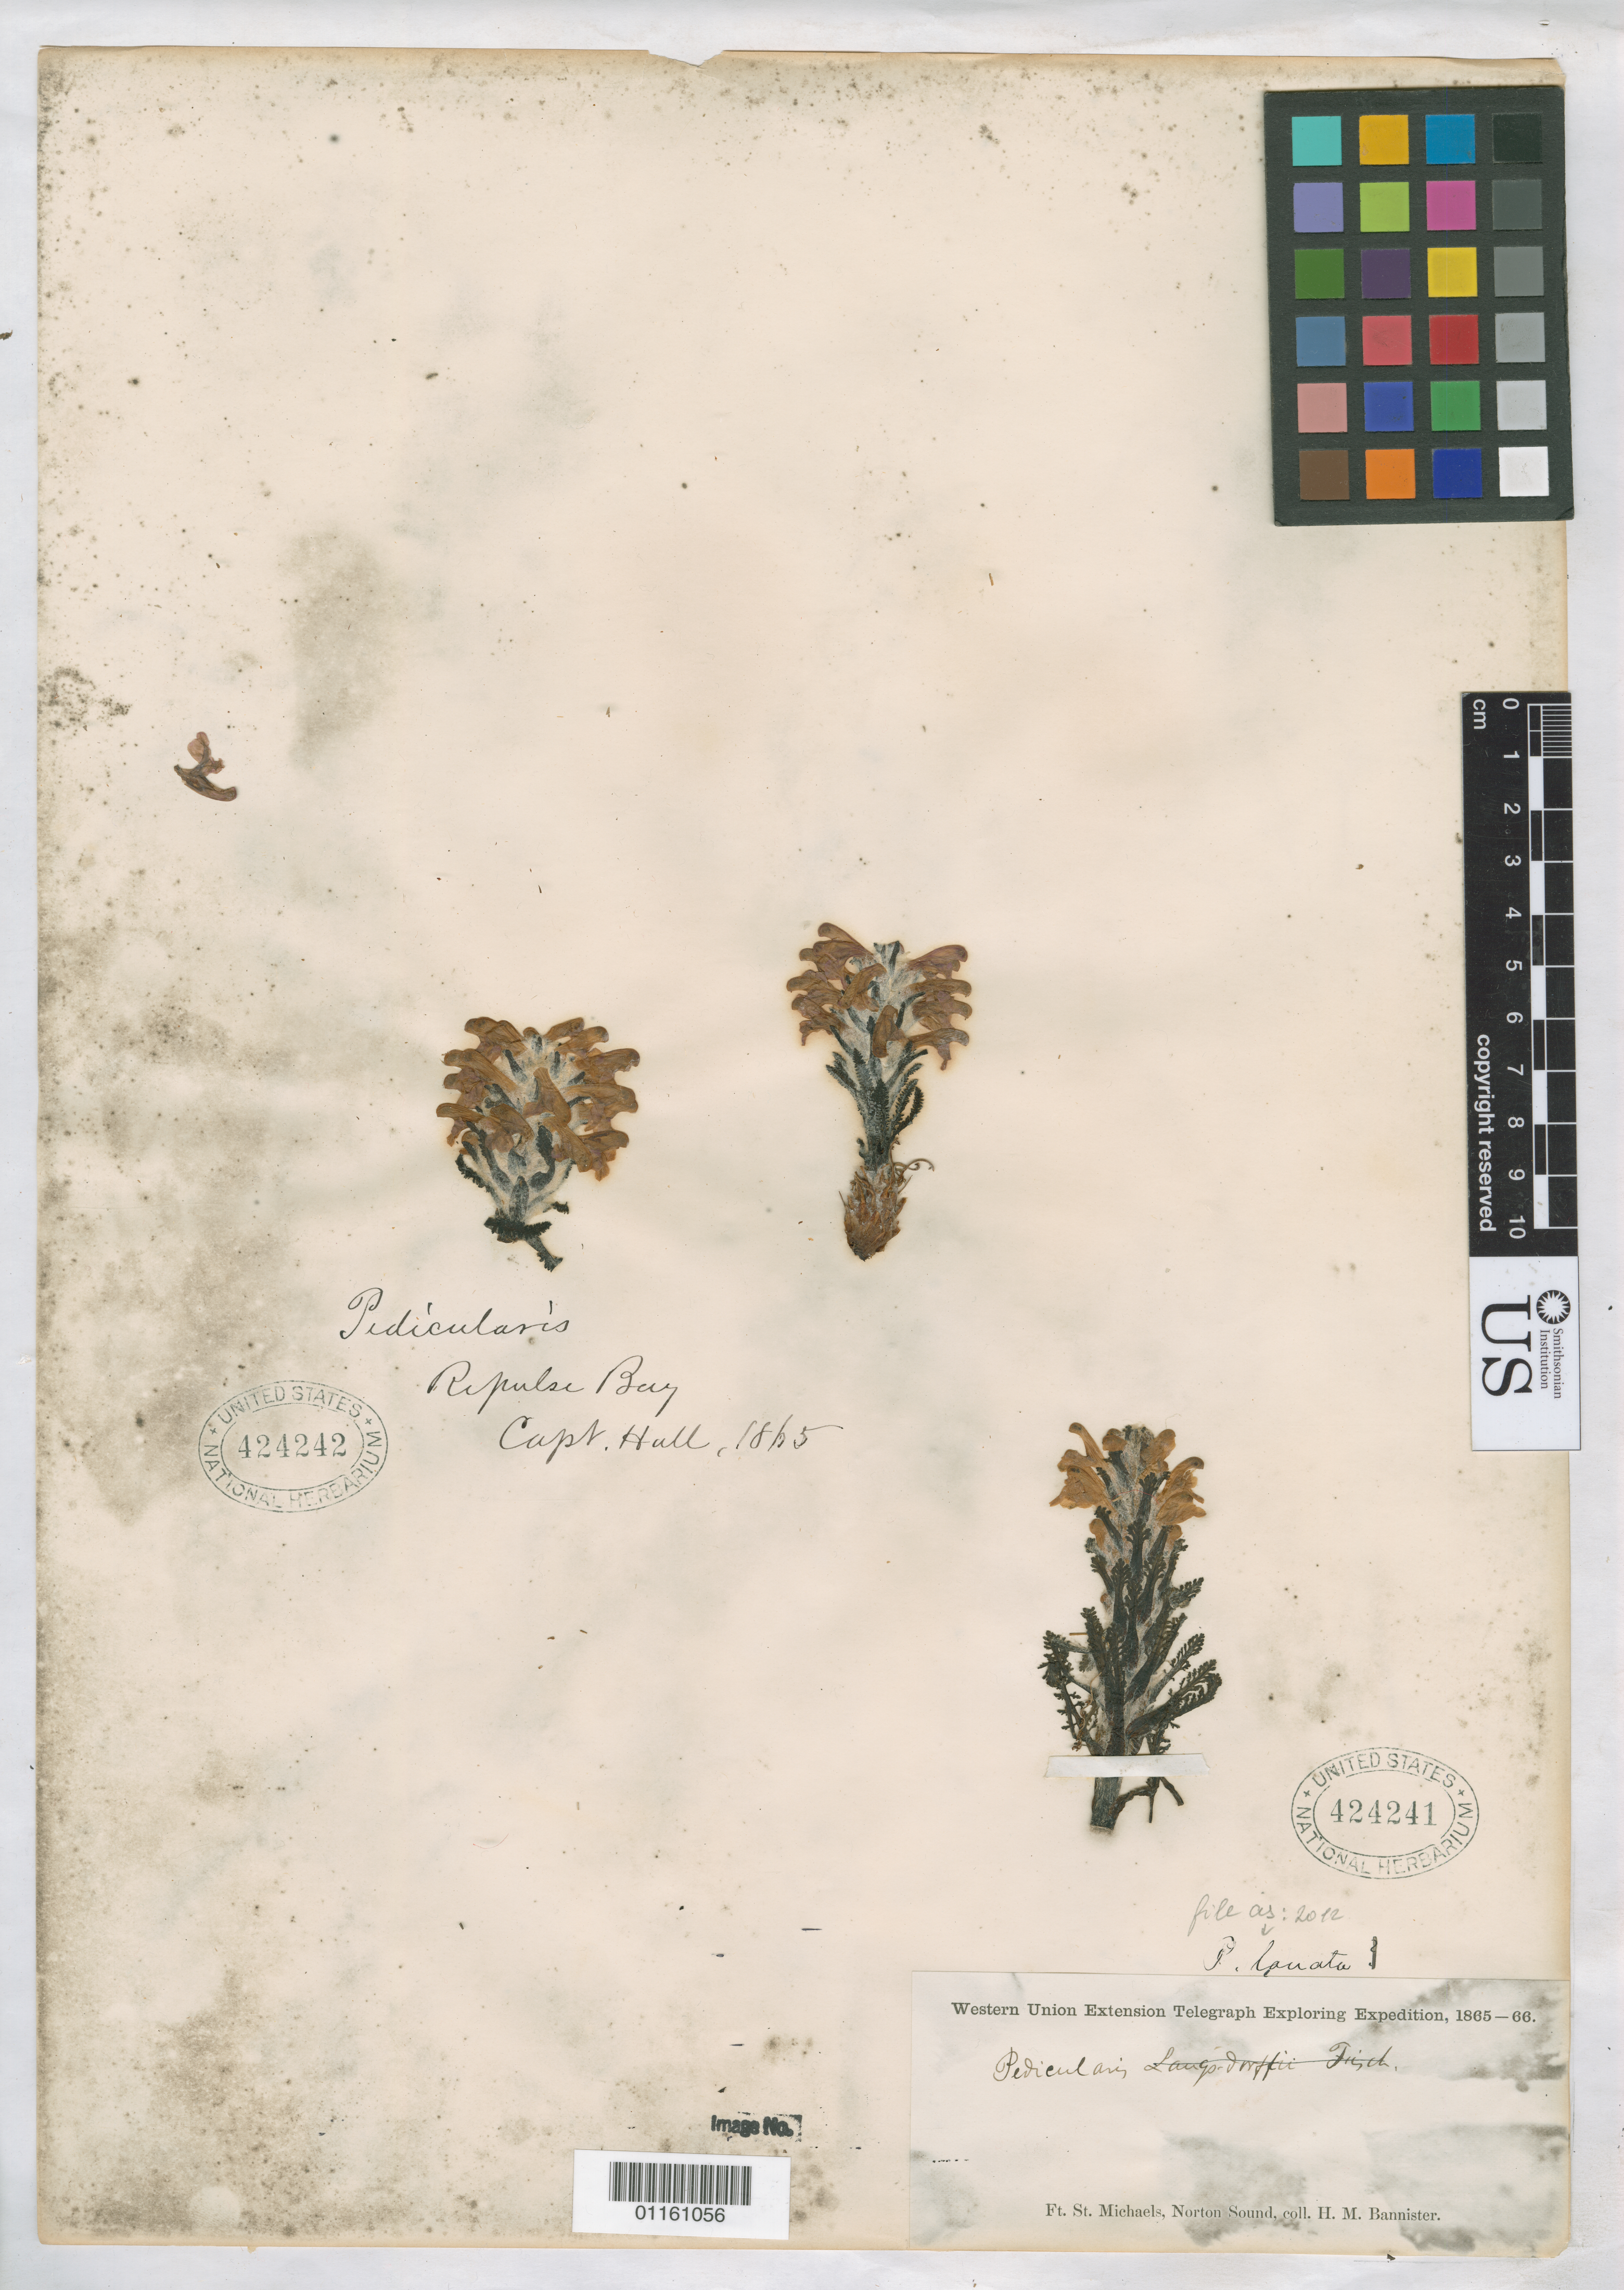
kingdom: Plantae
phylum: Tracheophyta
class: Magnoliopsida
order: Lamiales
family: Orobanchaceae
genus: Pedicularis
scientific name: Pedicularis lanata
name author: Willd. ex Cham. & Schltdl.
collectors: H. Bannister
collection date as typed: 1865 to -- --- 1866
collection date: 1865/1866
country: United States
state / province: Alaska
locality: Ft. St. Michaels, Norton Sound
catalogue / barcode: US 424241-2